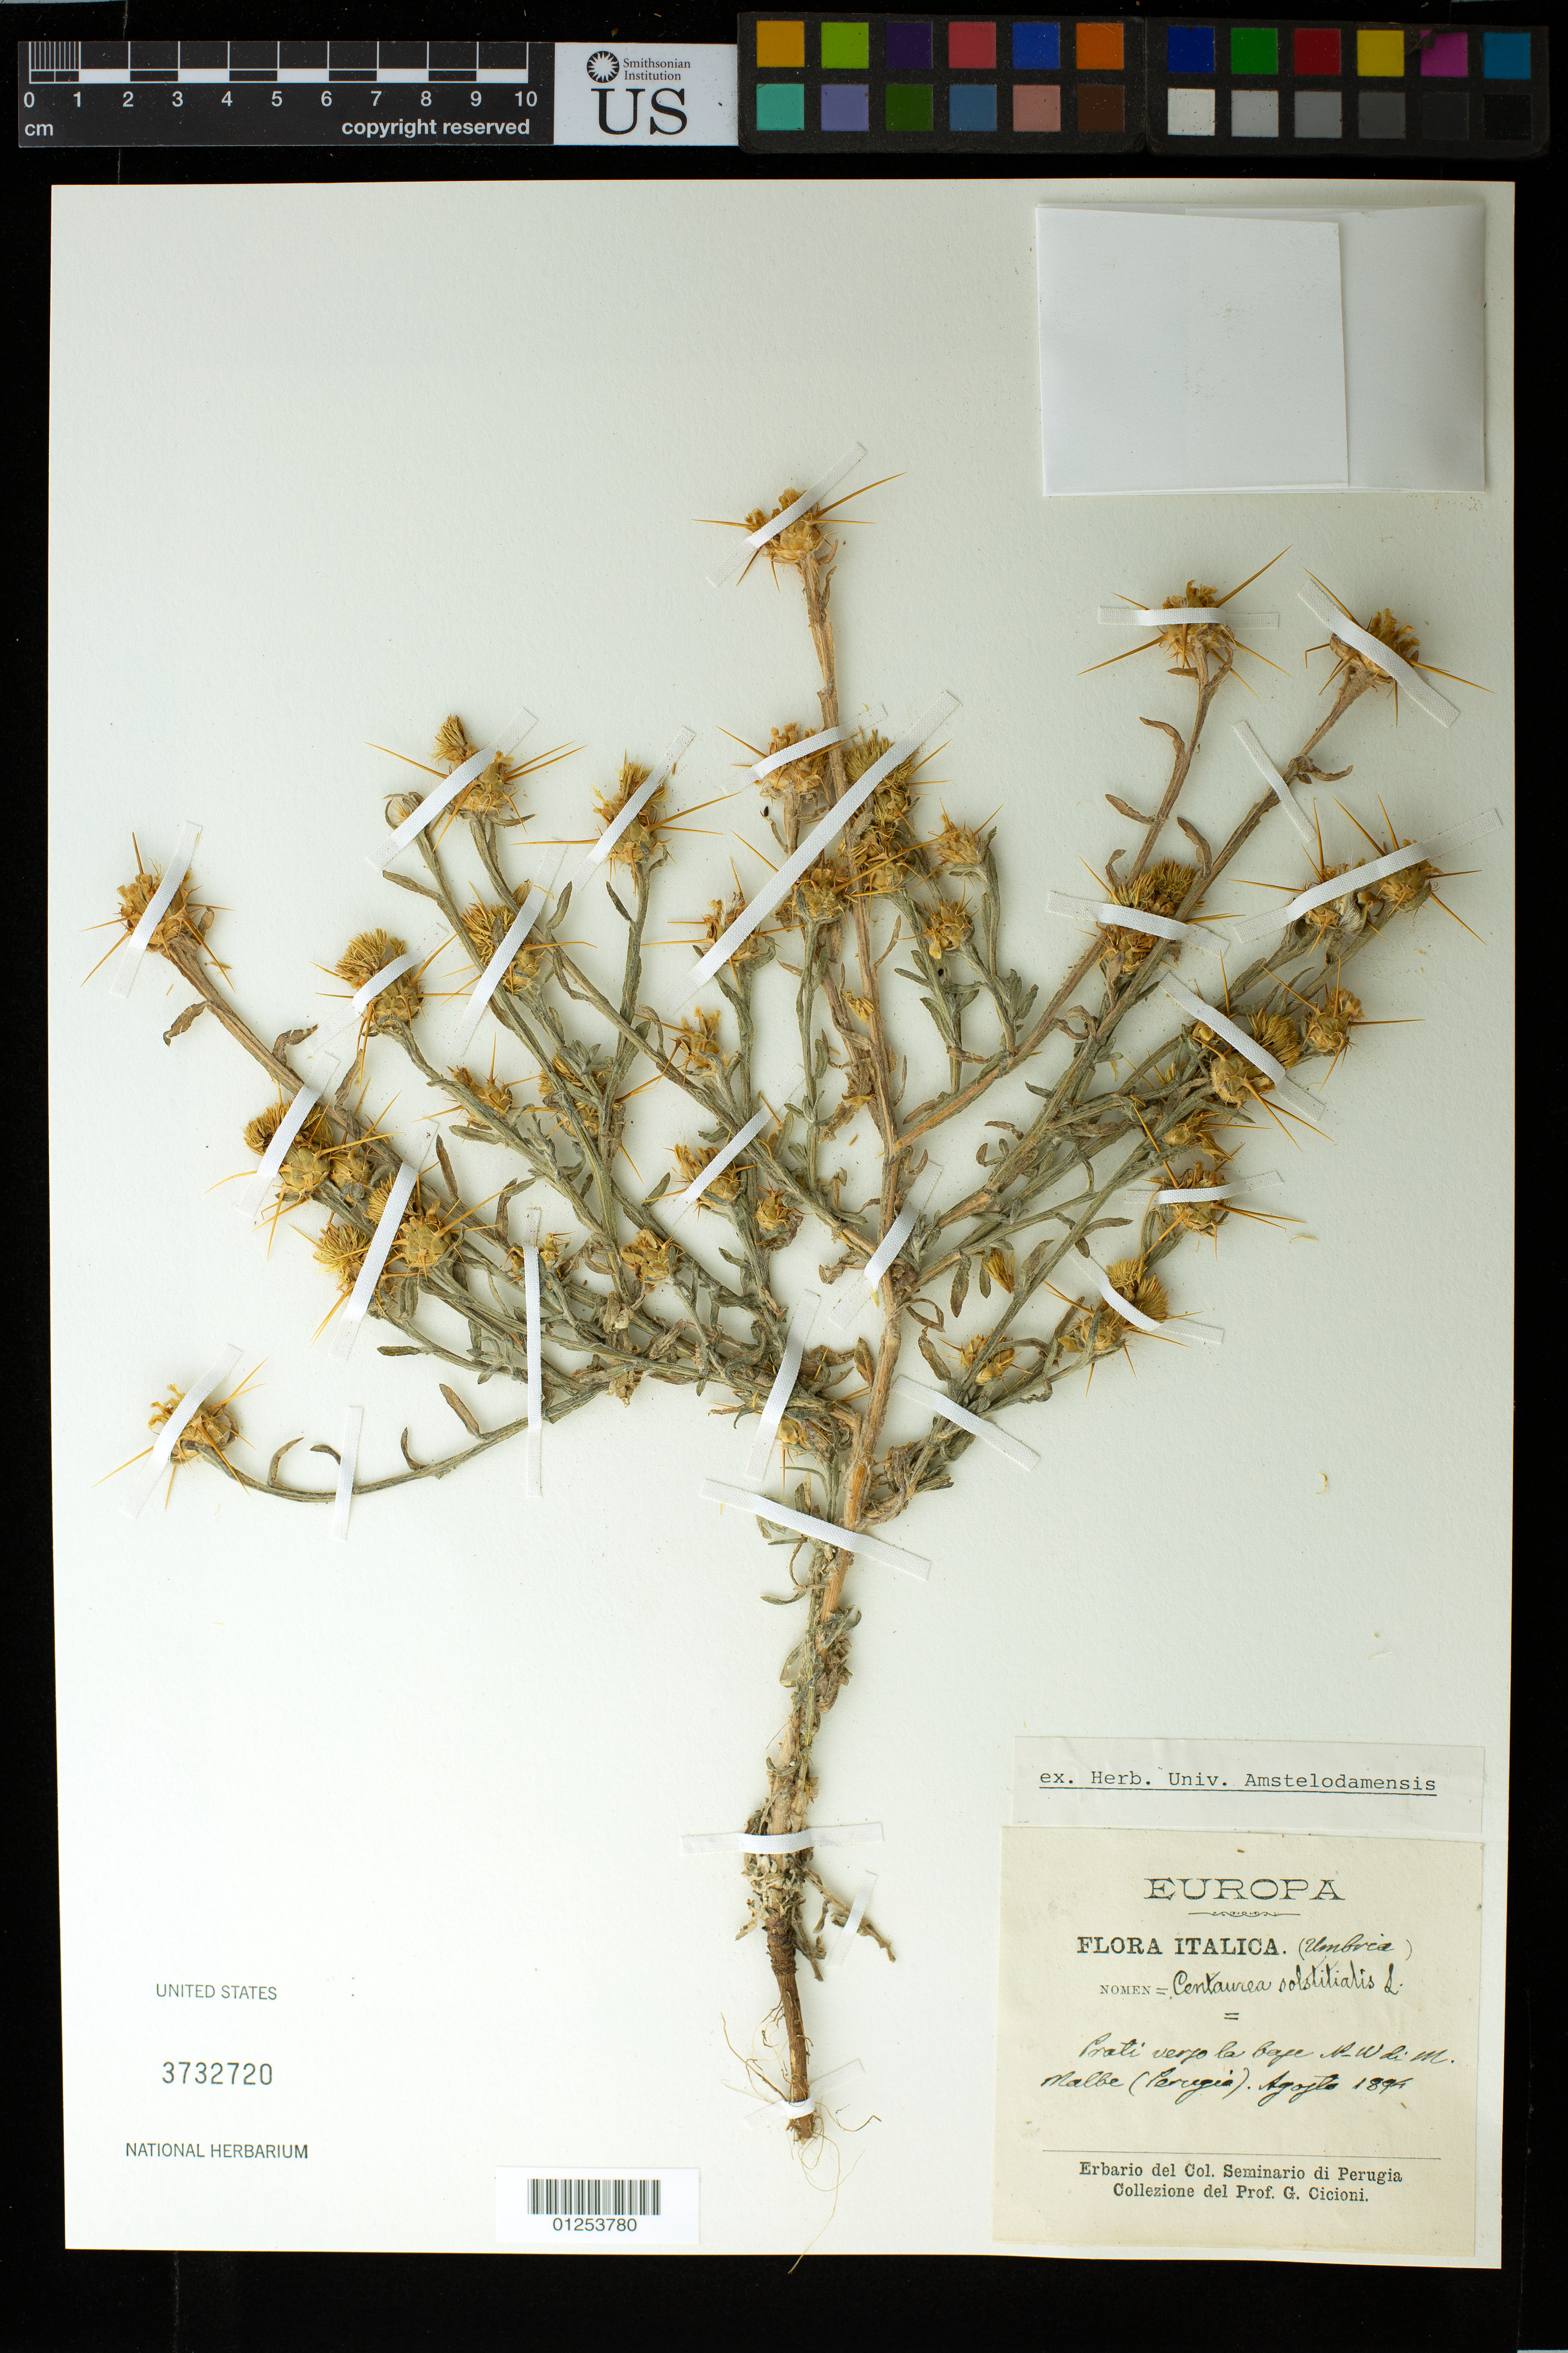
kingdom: Plantae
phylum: Tracheophyta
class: Magnoliopsida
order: Asterales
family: Asteraceae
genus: Centaurea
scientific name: Centaurea solstitialis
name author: L.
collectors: G. Cicioni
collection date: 1894-08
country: Italy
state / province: Umbria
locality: Prati veryo la beye N-W di M. Malbe (Perugia) [interpreted]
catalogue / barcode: US 3732720